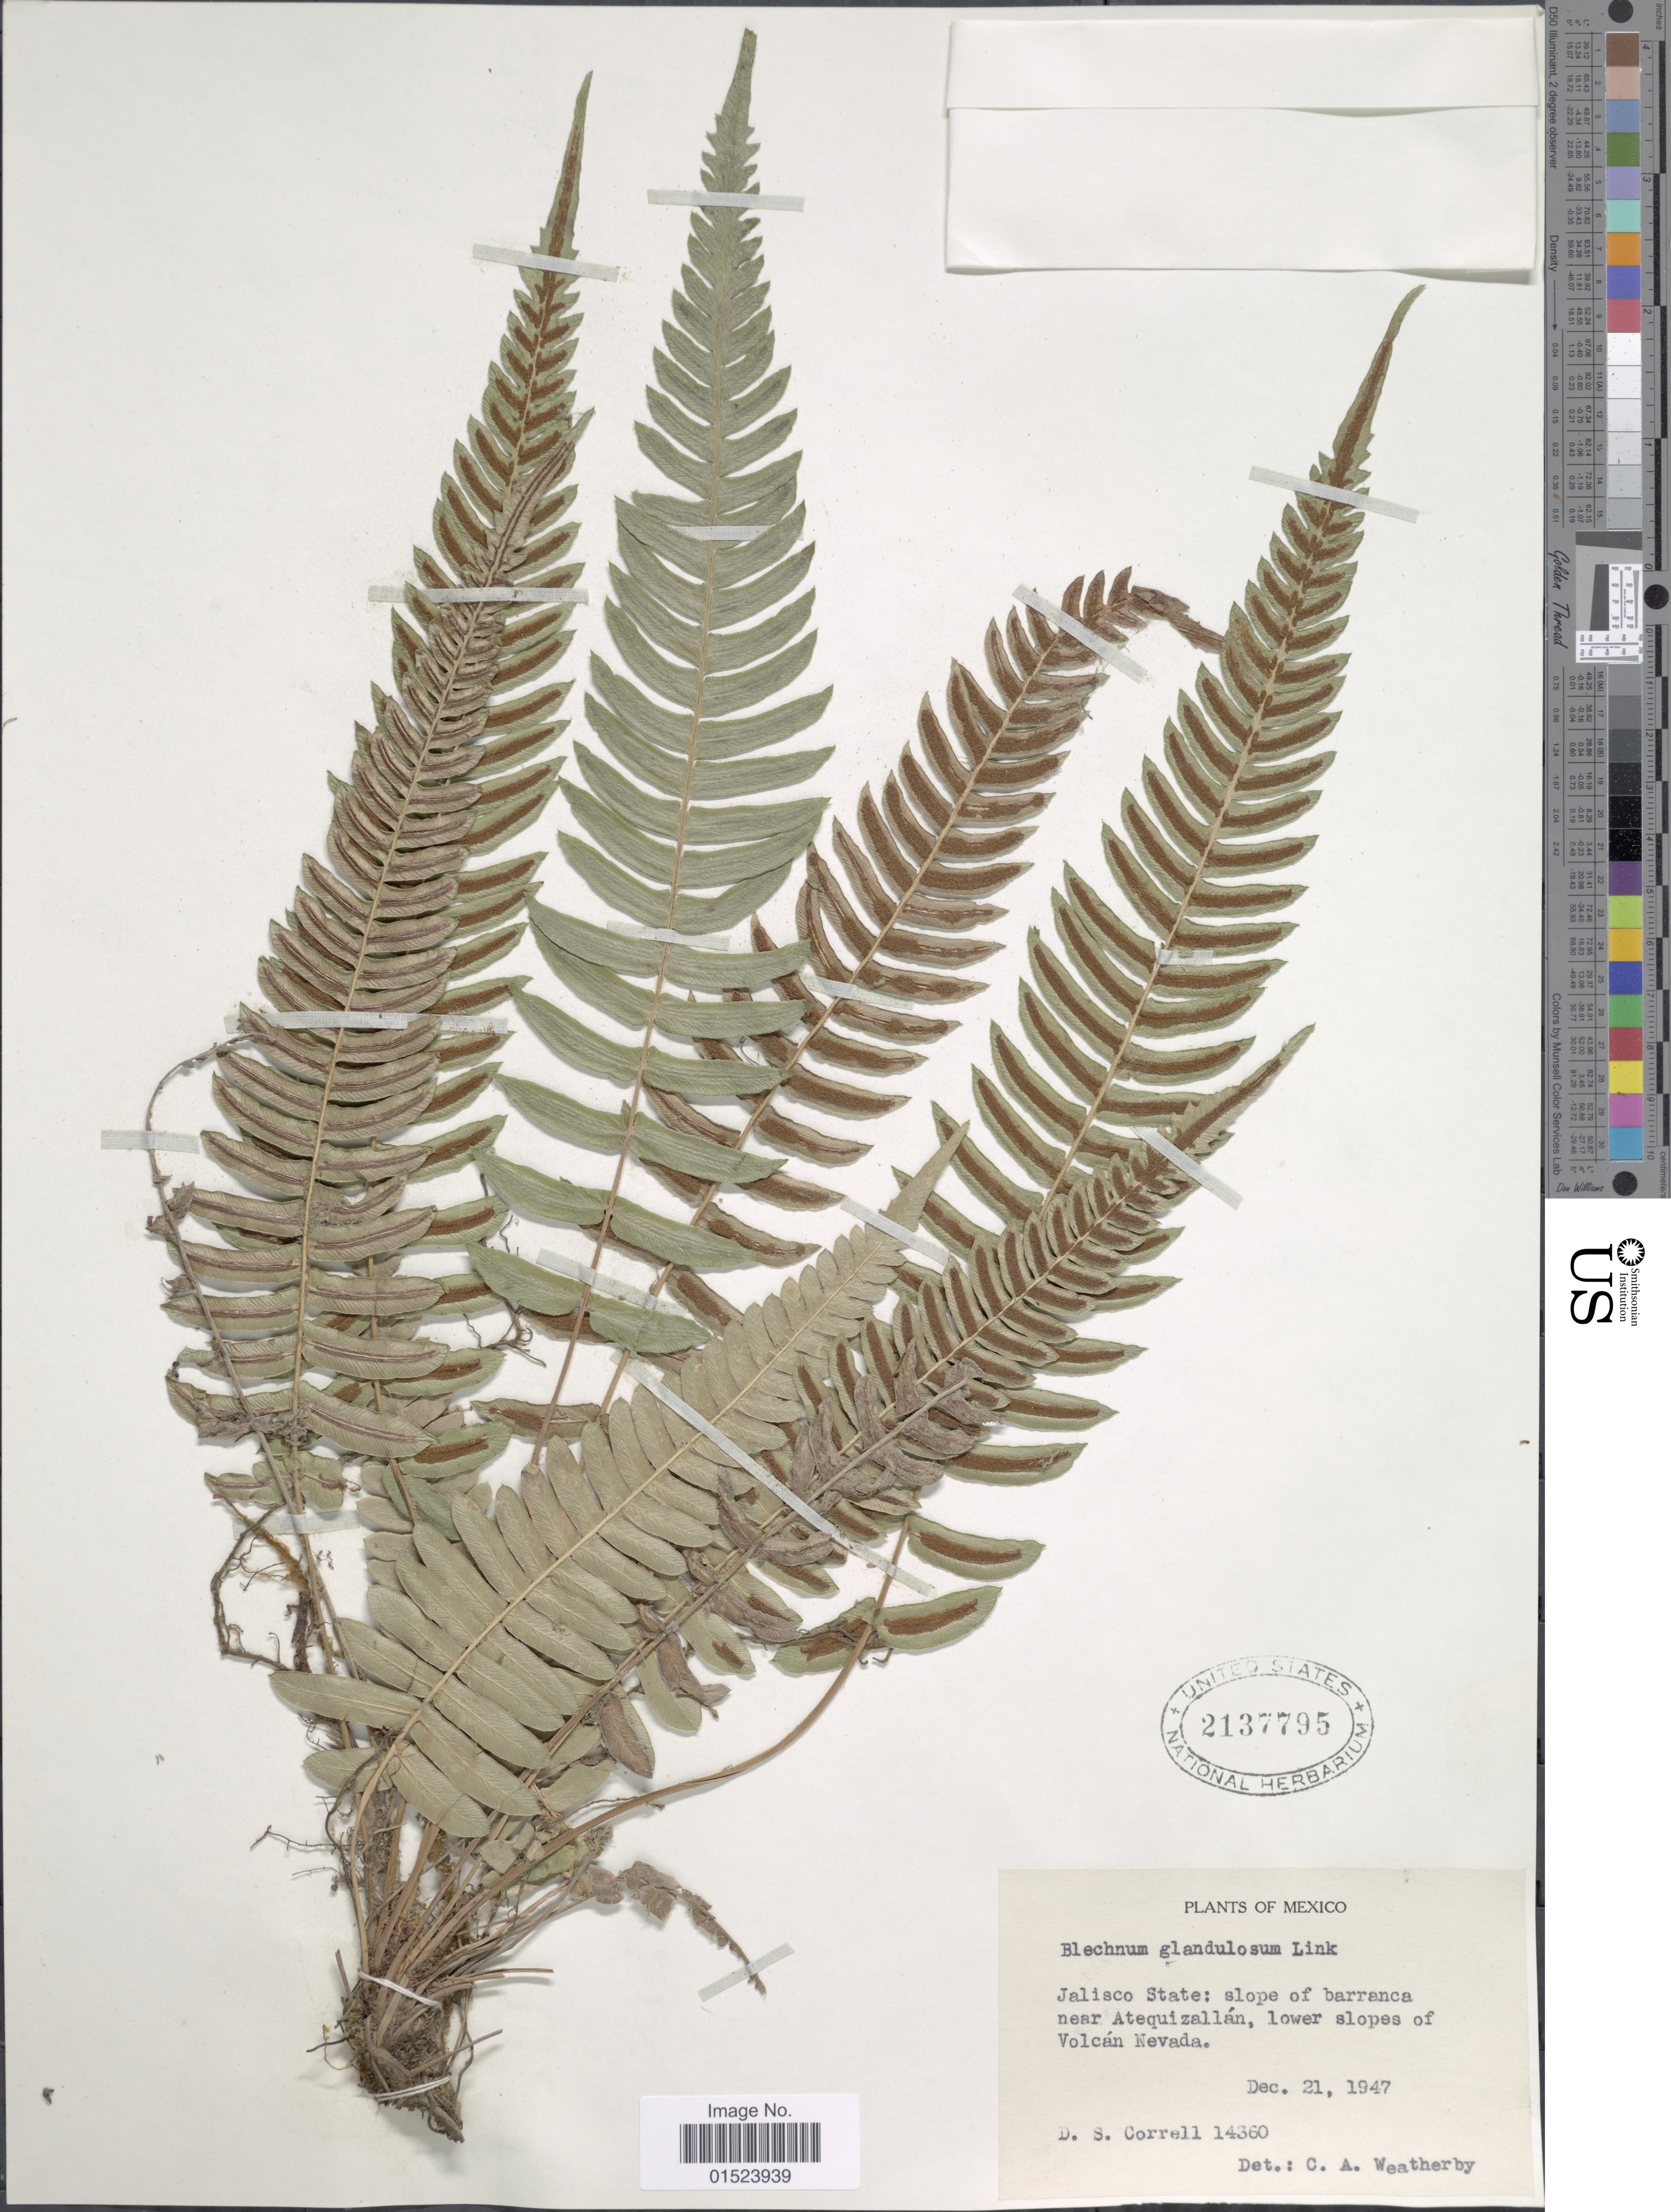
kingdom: Plantae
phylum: Tracheophyta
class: Polypodiopsida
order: Polypodiales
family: Blechnaceae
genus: Blechnum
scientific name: Blechnum glandulosum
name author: Link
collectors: D. S. Correll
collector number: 14360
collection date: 1947-12-21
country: Mexico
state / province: Jalisco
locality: Slope of barranca near Atequizallán, lower slopes of Volcán Nevada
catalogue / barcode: US 2137795